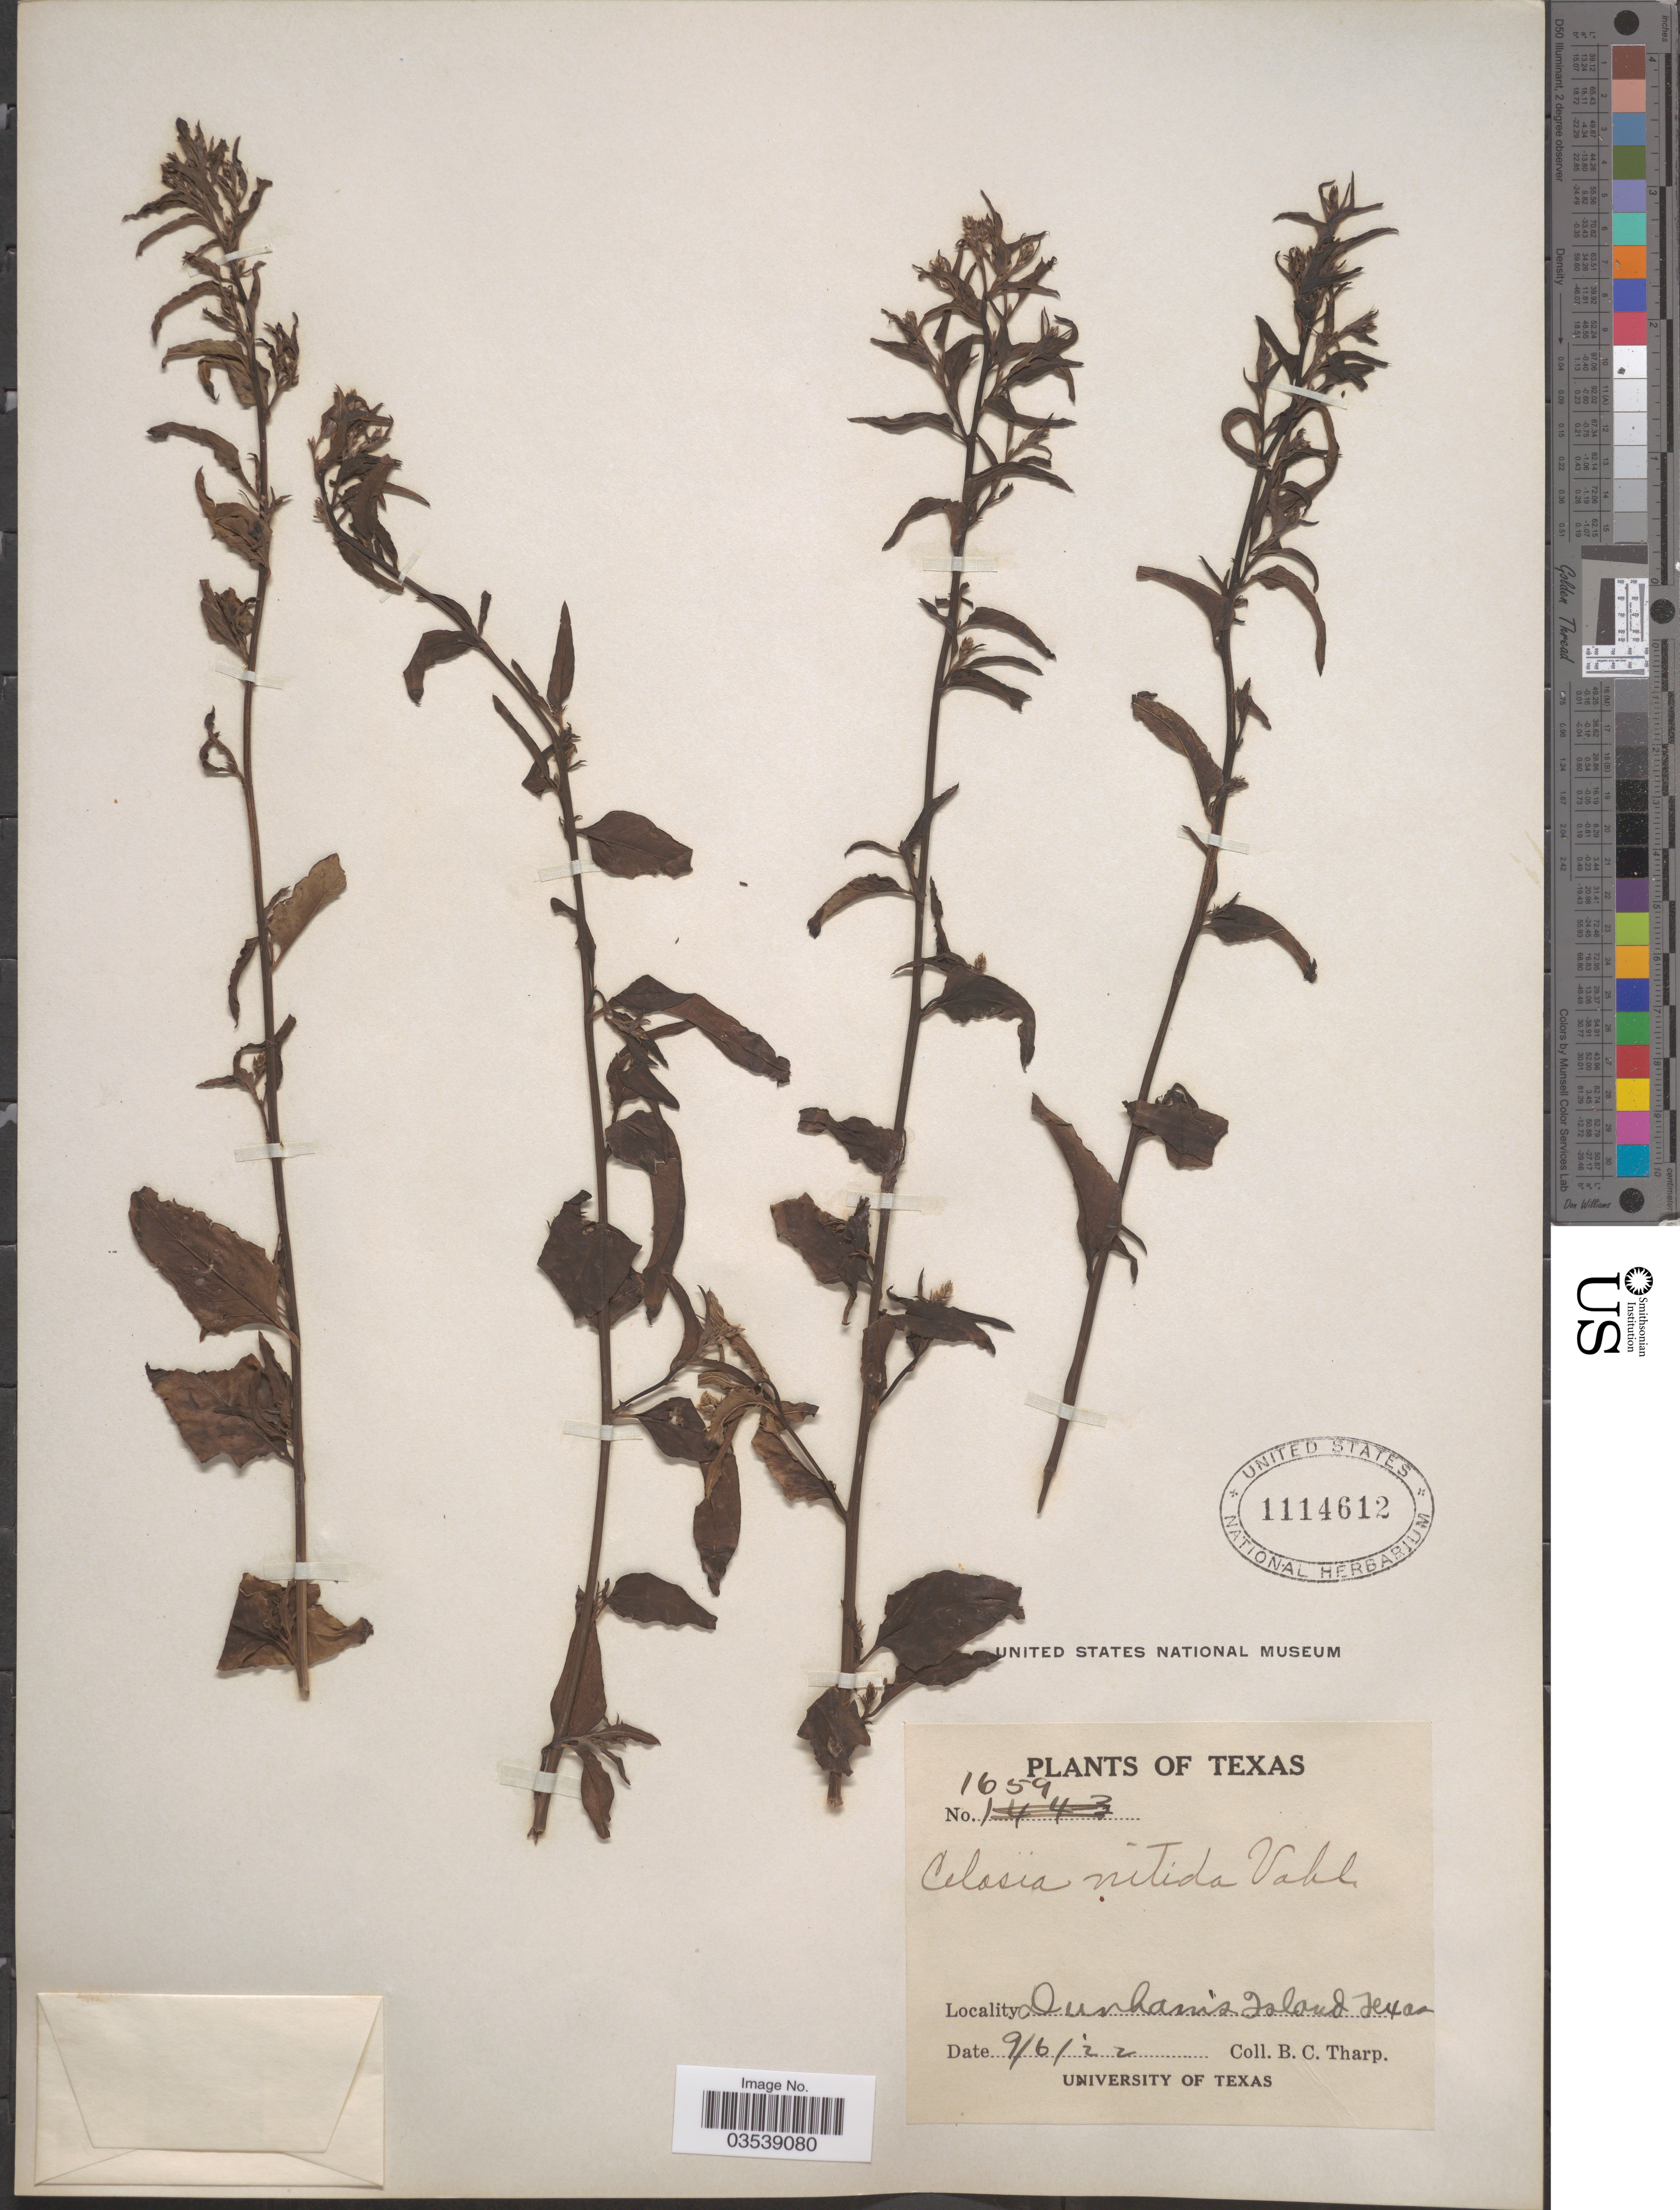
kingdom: Plantae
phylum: Tracheophyta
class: Magnoliopsida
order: Caryophyllales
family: Amaranthaceae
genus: Celosia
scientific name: Celosia nitida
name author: Vahl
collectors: B. C. Tharp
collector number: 1659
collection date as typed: Transcribed d/m/y: 6/9/22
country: United States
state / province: Texas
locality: Dunham's Island.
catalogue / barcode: US 1114612